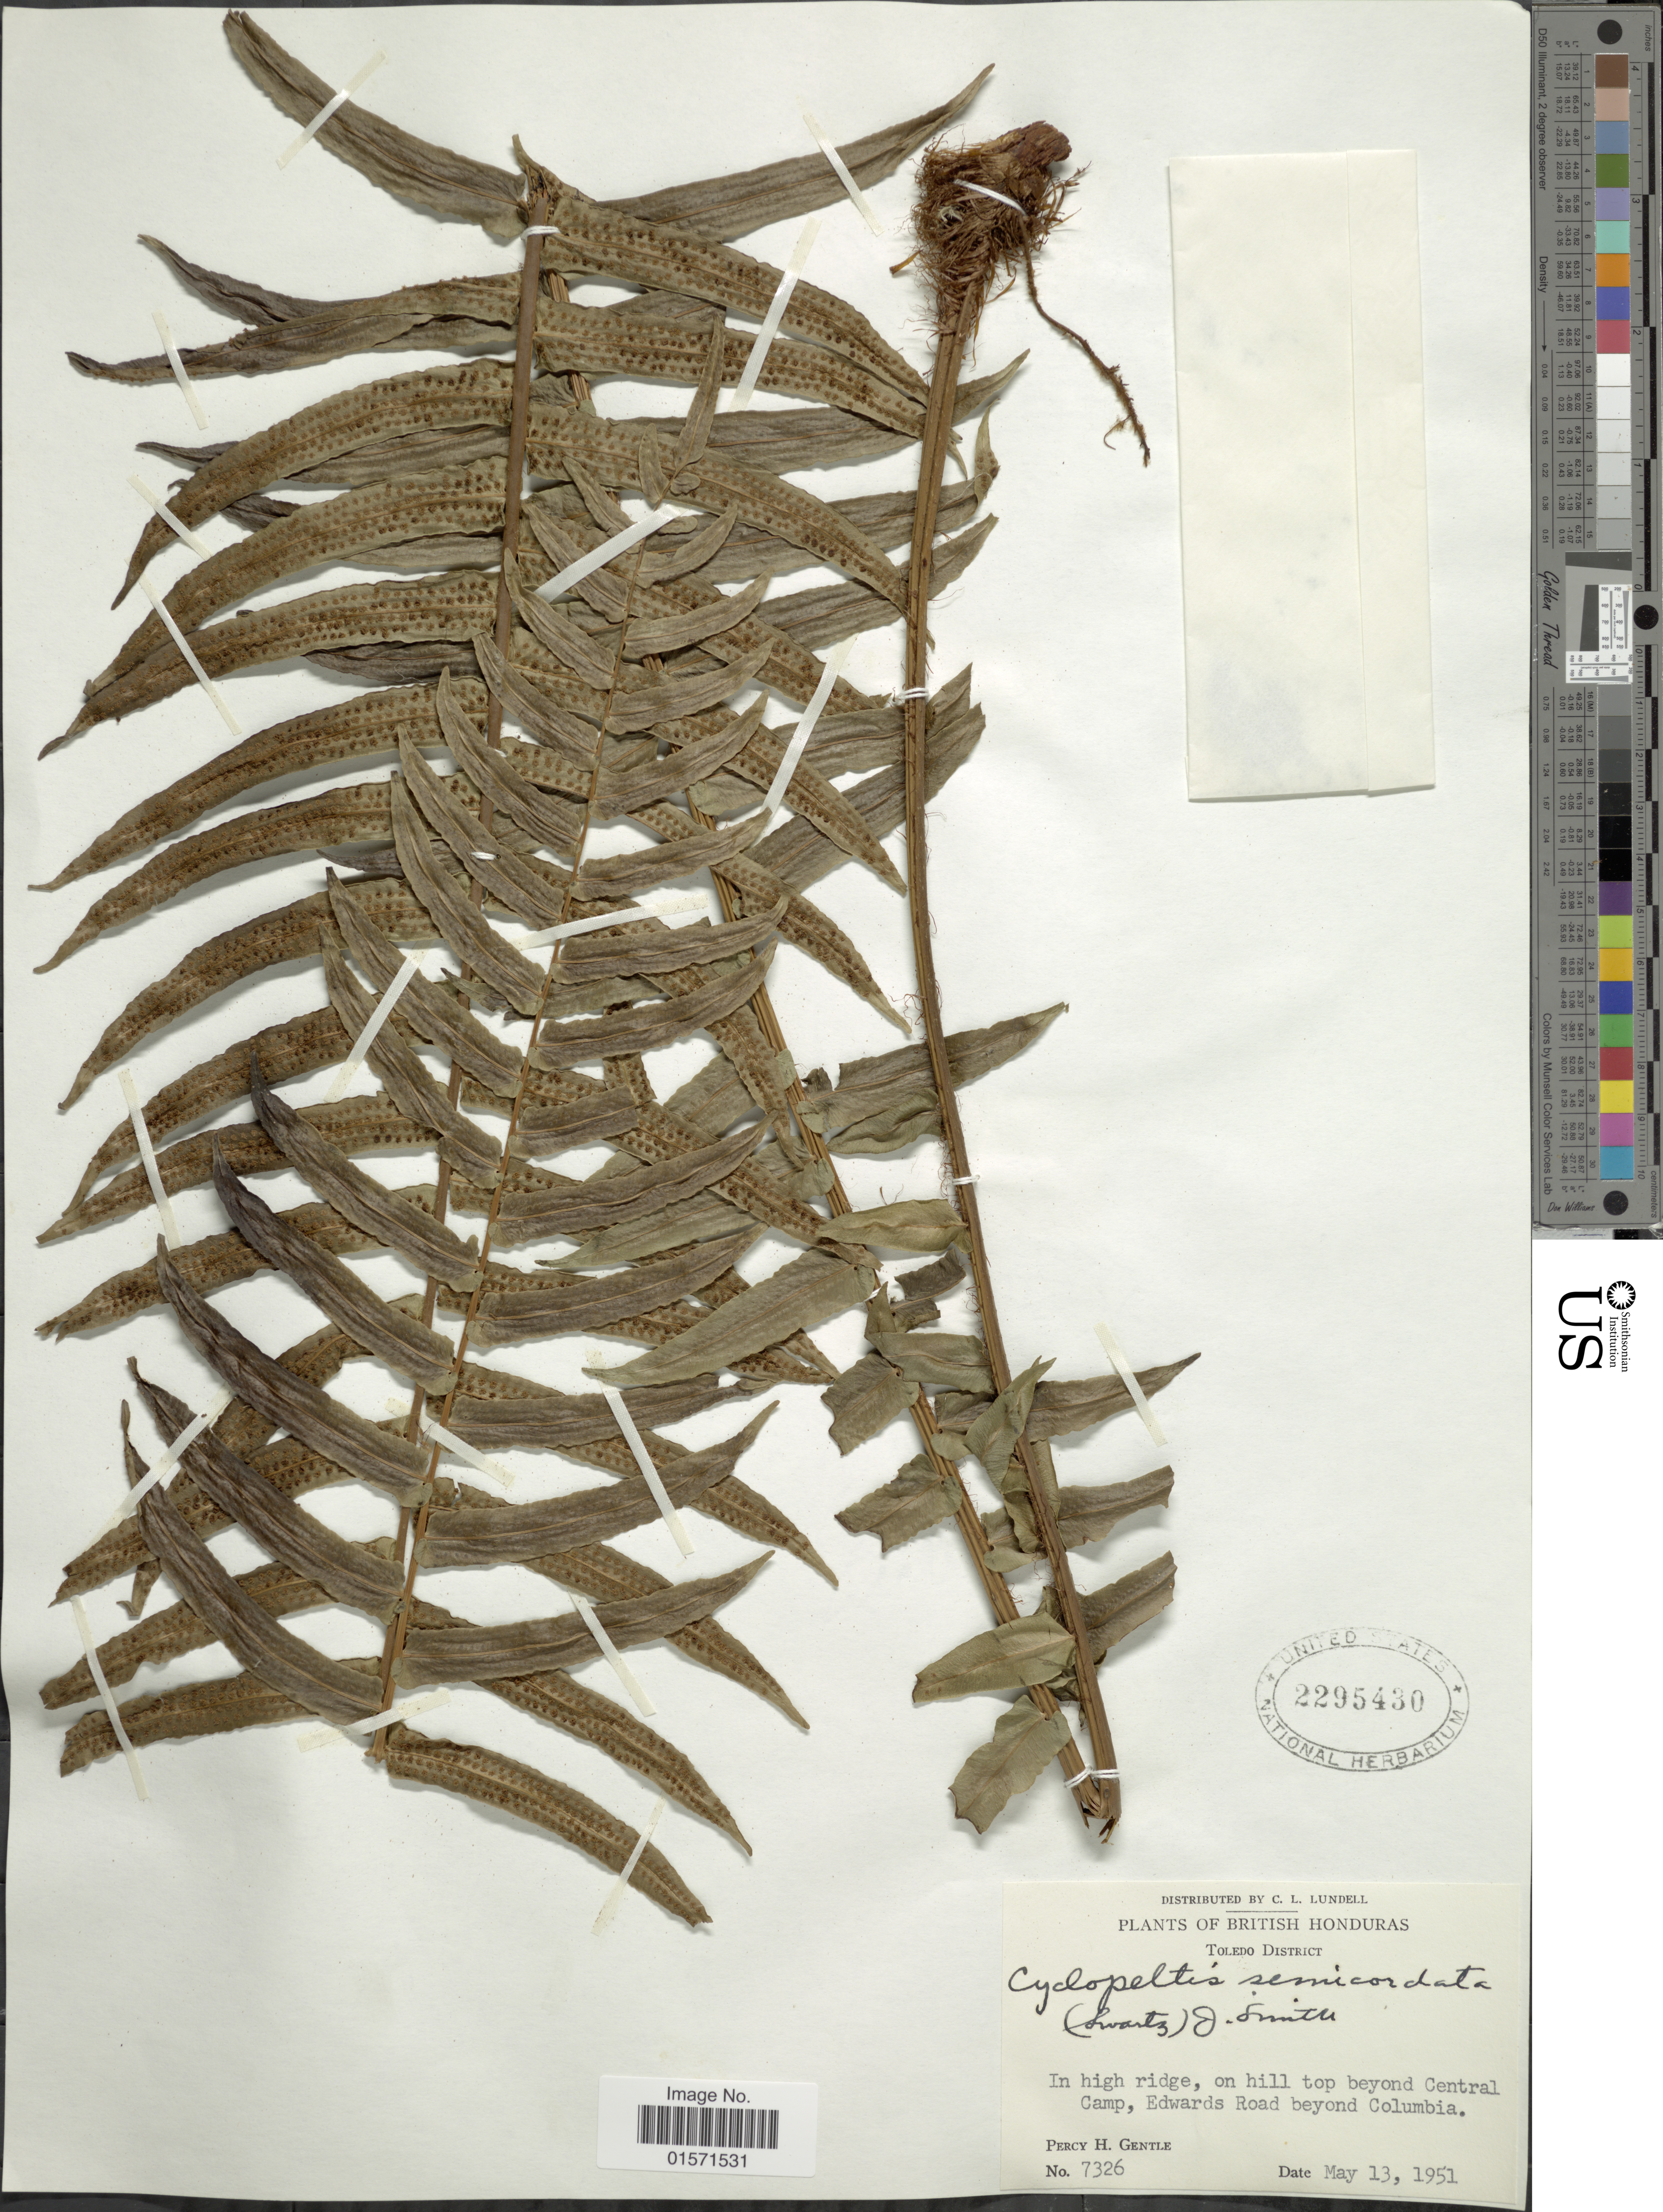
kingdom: Plantae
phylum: Tracheophyta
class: Polypodiopsida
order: Polypodiales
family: Lomariopsidaceae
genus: Cyclopeltis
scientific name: Cyclopeltis semicordata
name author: (Sw.) J. Sm.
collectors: P. H. Gentle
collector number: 7326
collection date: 1951-05-13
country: Belize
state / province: Toledo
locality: British Honduras: Toledo District. In high ridge, on hill top beyond Central Camp, Edwards Road beyond Columbia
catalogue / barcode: US 2295430